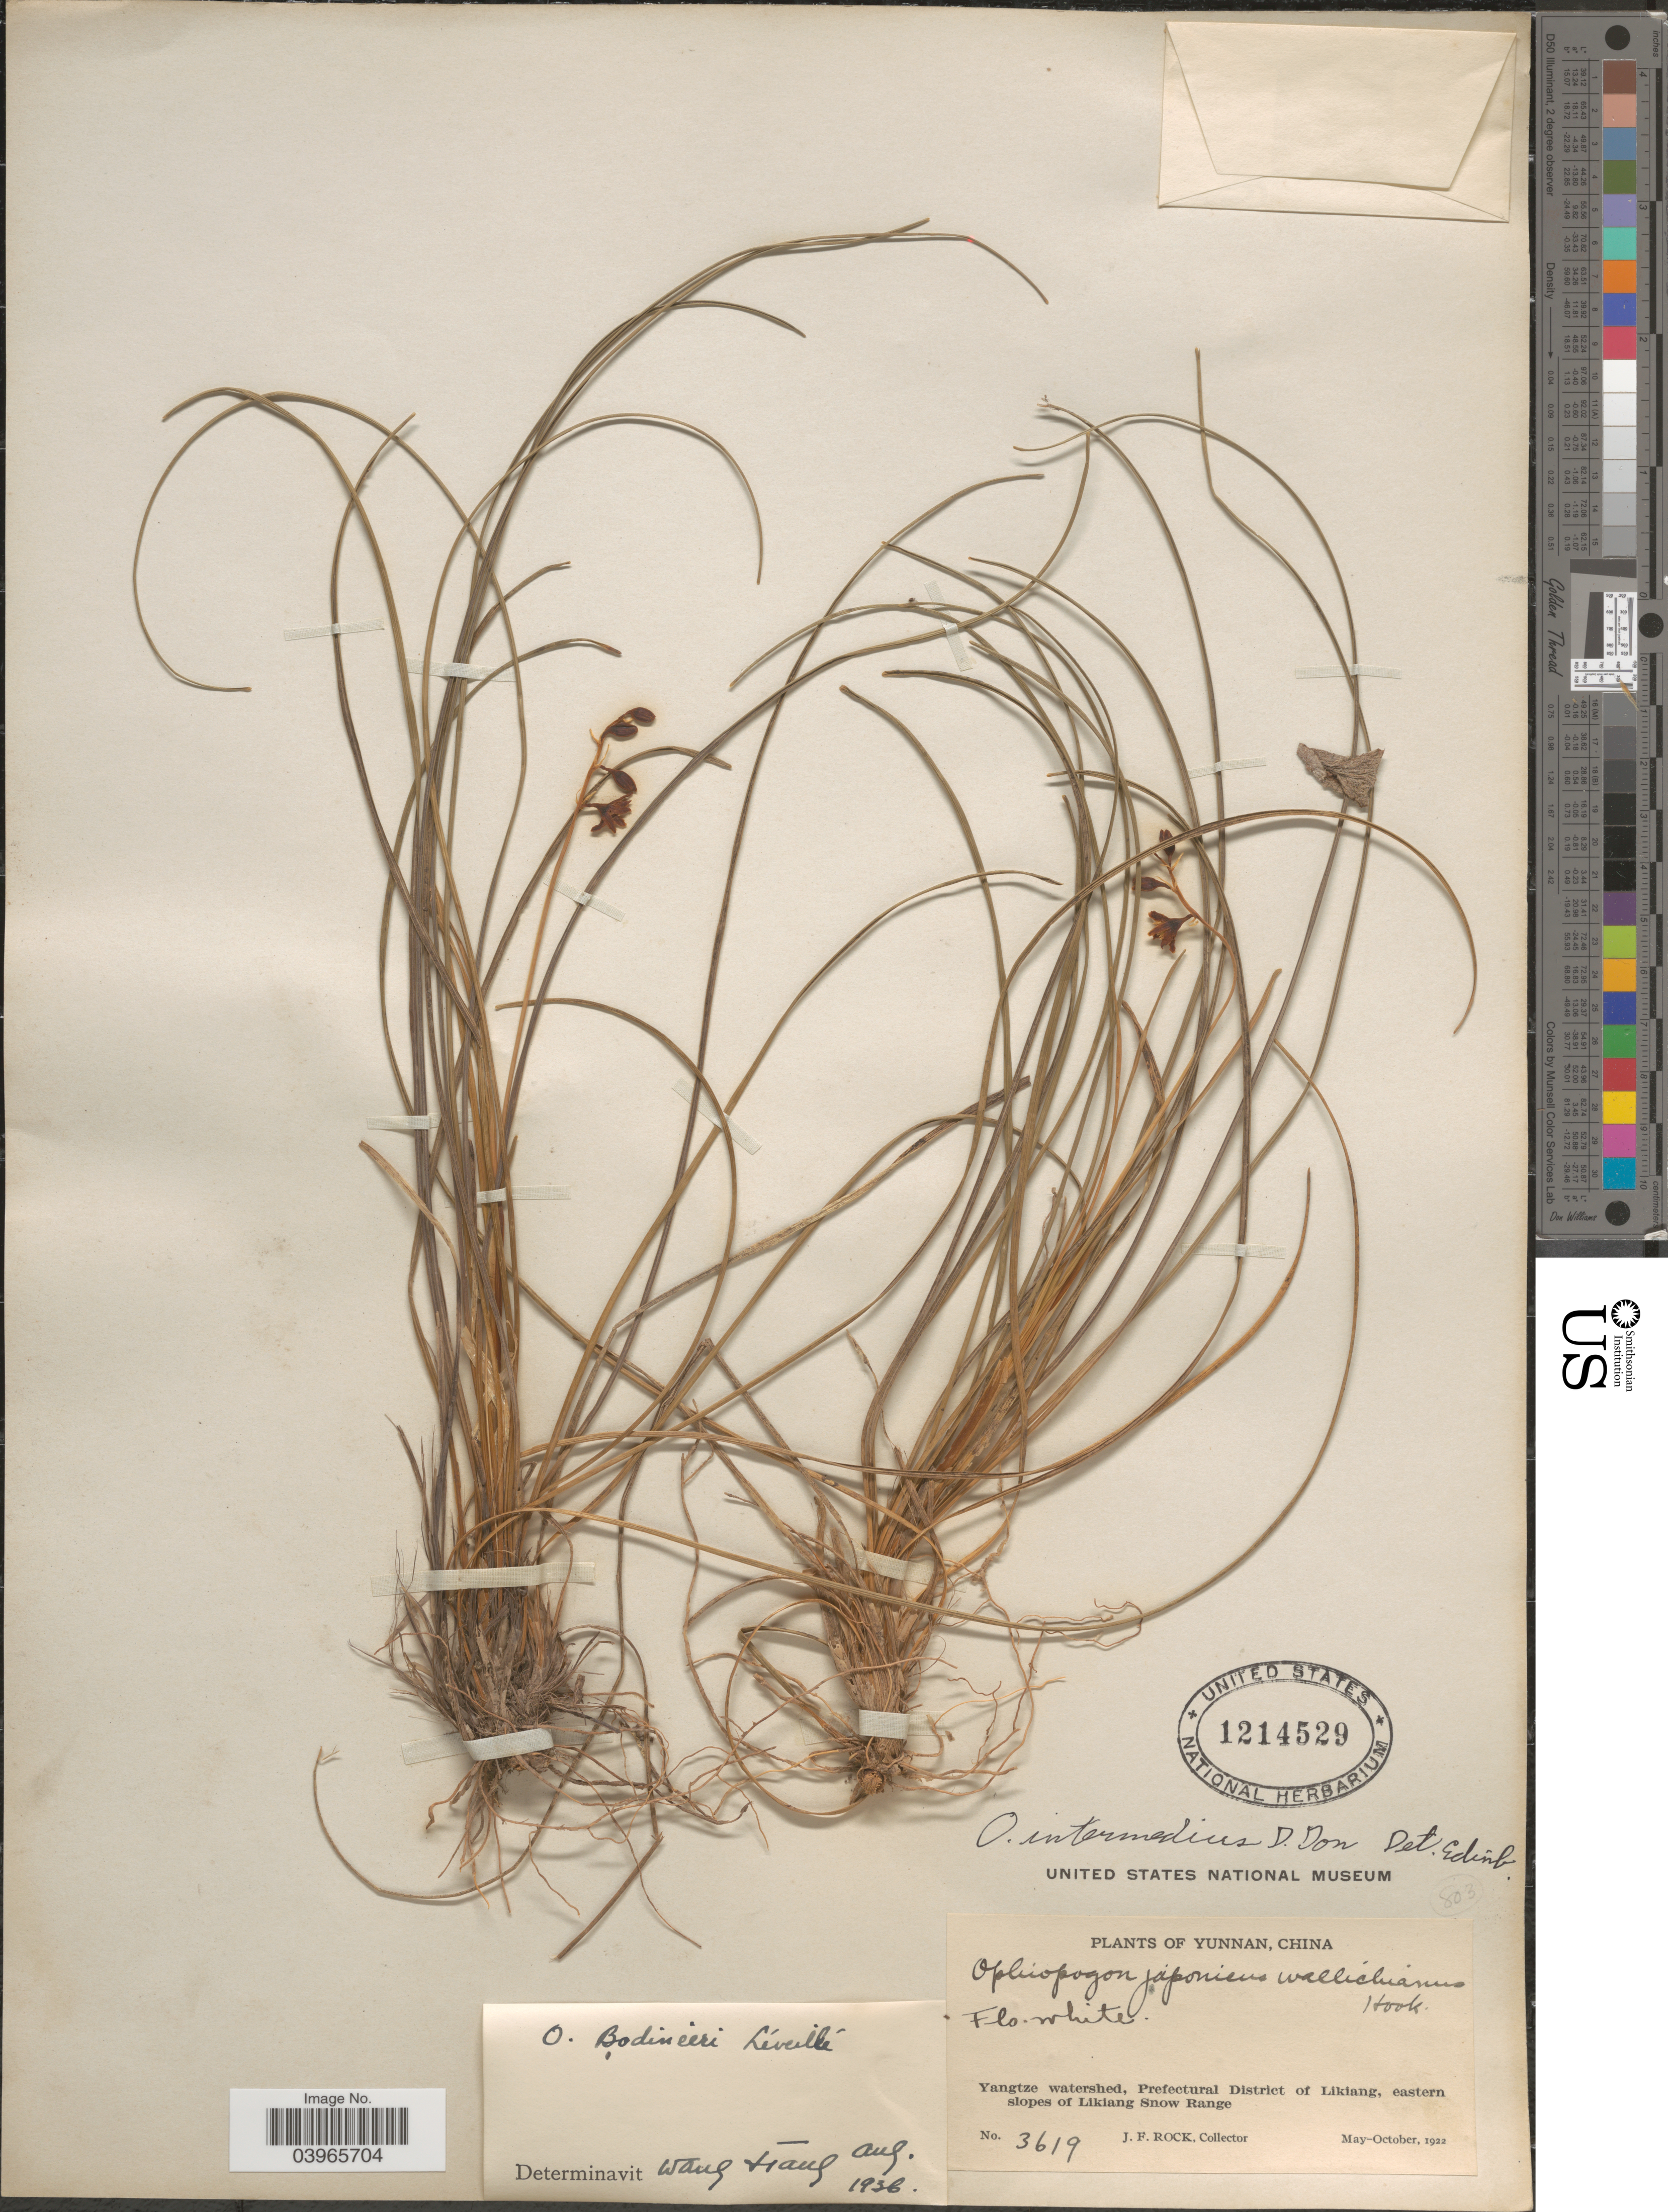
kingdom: Plantae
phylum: Tracheophyta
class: Liliopsida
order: Asparagales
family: Asparagaceae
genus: Ophiopogon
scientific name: Ophiopogon bodinieri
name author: H. Lév.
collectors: J. Rock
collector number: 3619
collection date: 1922-05/1922-10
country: China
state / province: Yunnan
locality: Yangtze watershed, Prefectural District of Likiang, eastern slopes of Likiang Snow Range.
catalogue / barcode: US 1214529